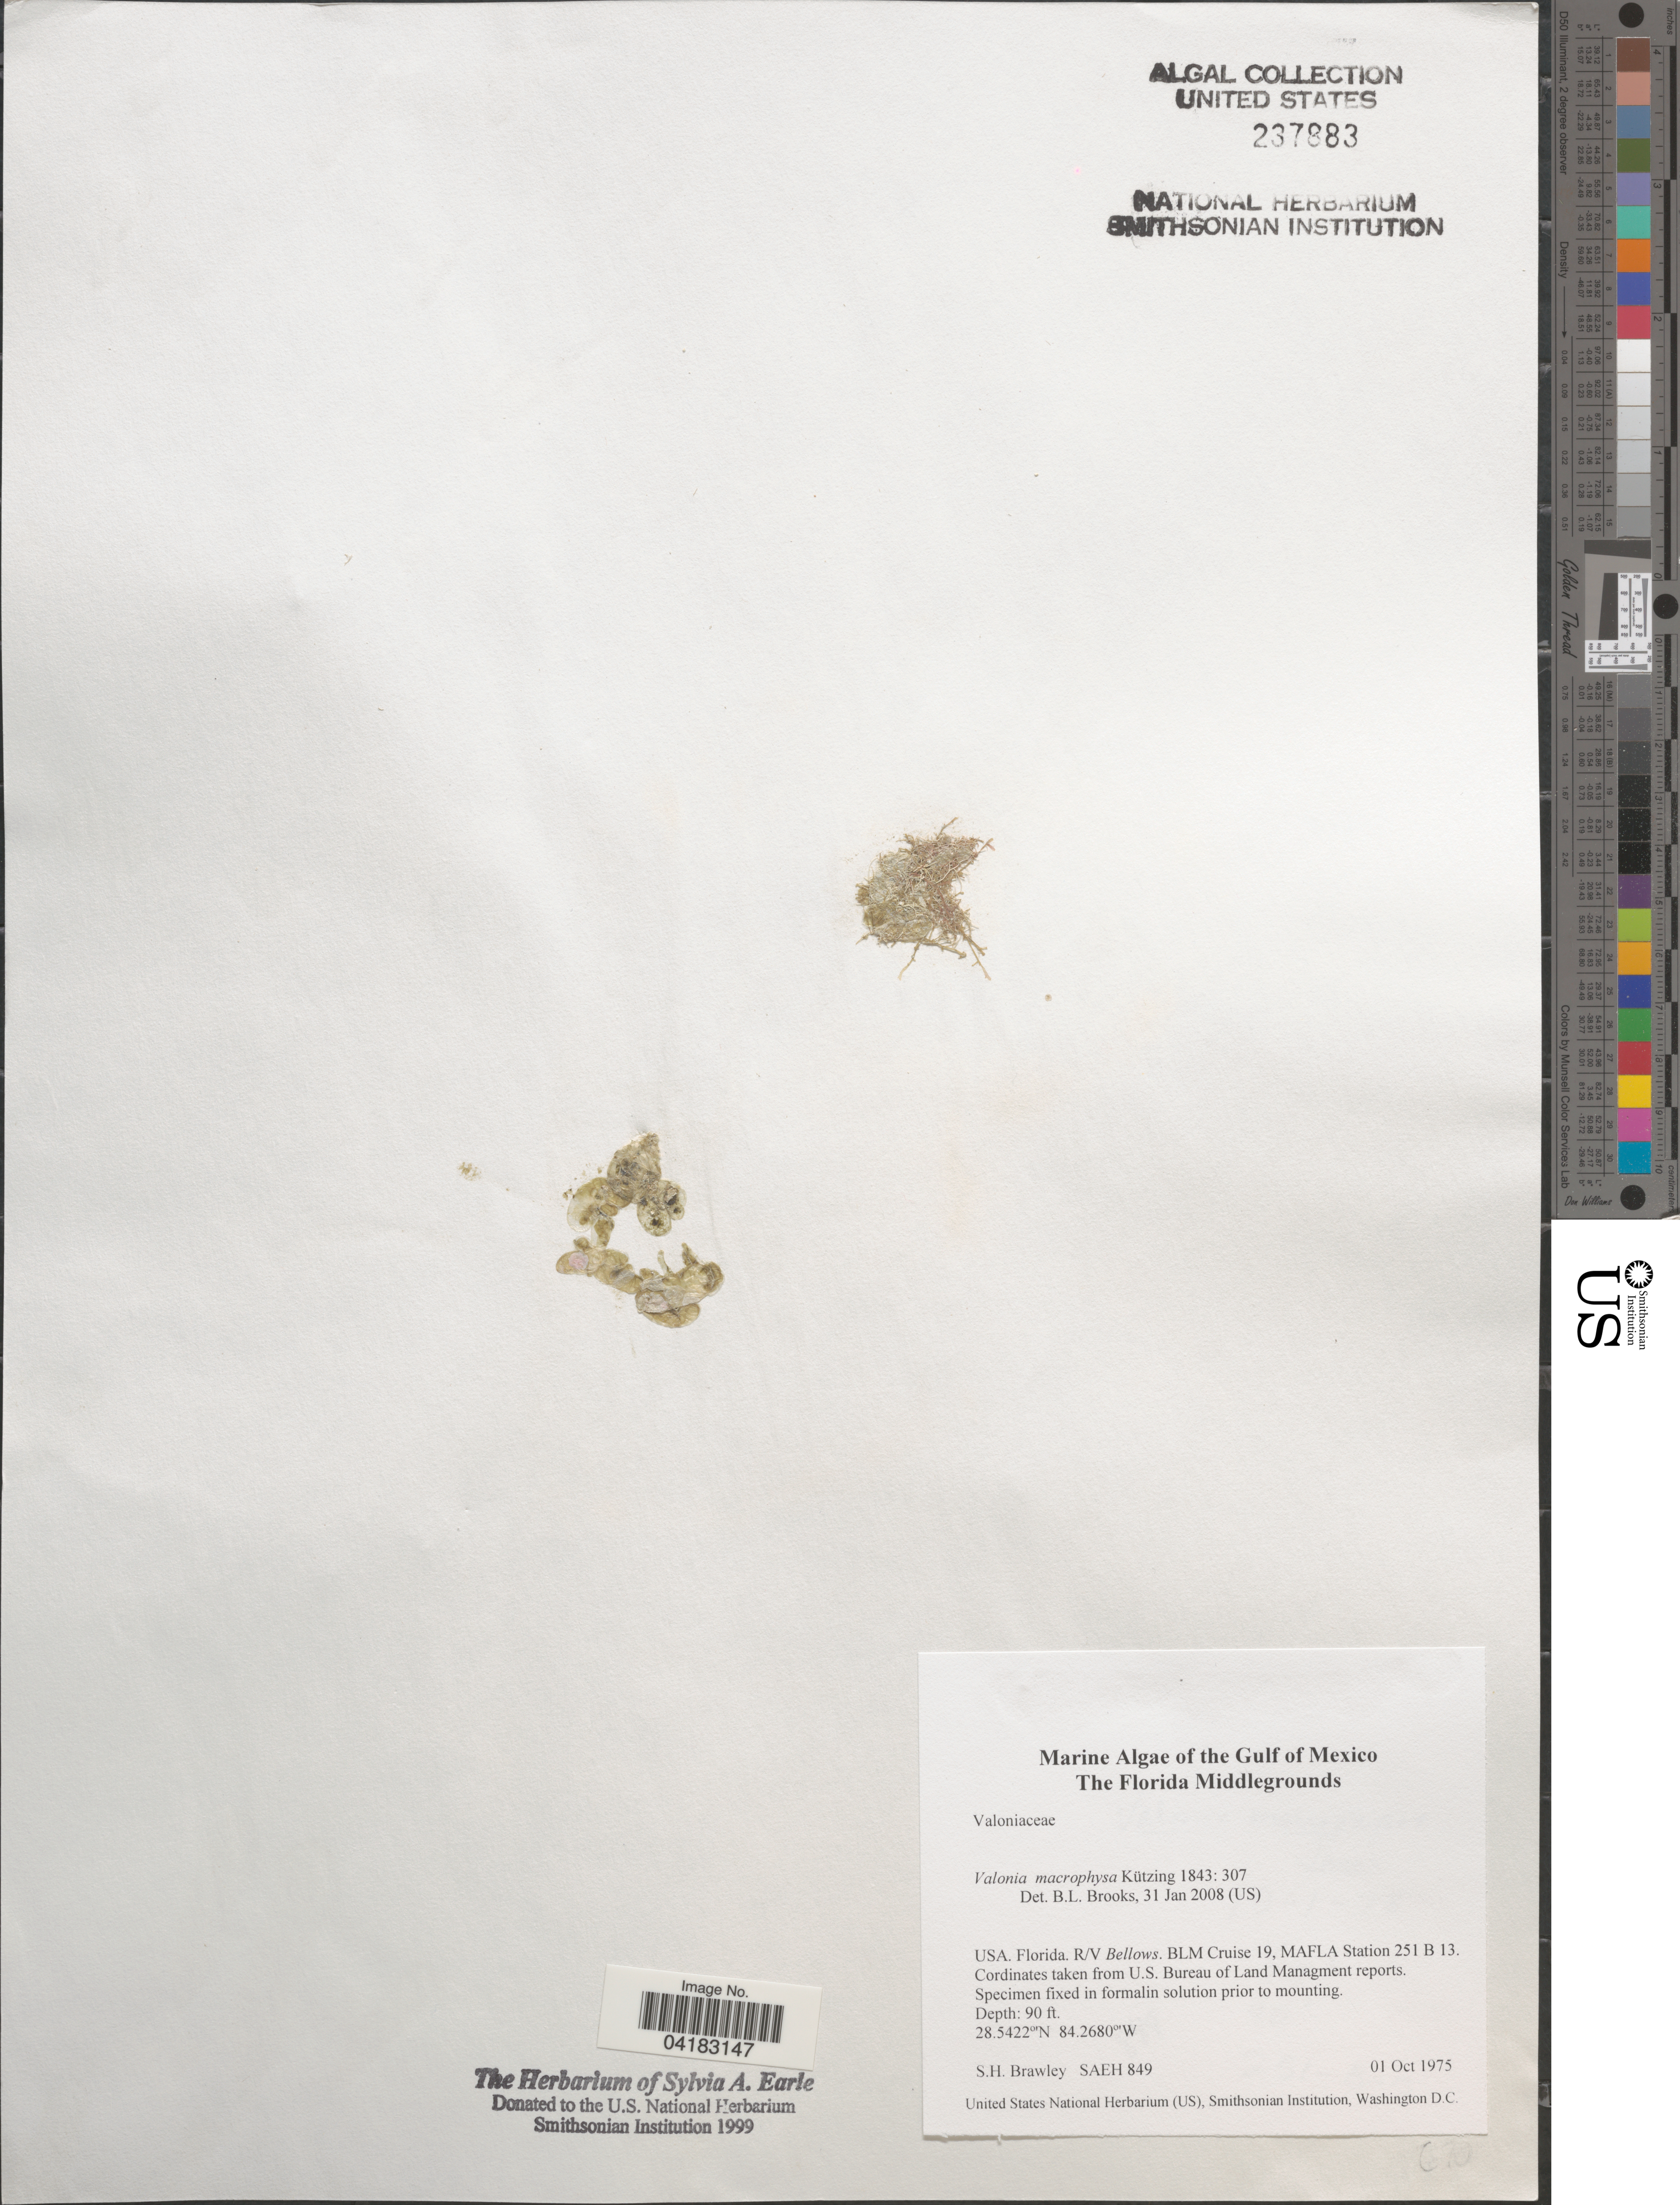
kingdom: Plantae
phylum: Chlorophyta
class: Ulvophyceae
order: Siphonocladales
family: Valoniaceae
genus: Valonia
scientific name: Valonia macrophysa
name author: Kütz.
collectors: S. Brawley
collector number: SAEH849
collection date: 1975-10-01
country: United States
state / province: Florida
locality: Gulf of Mexico. The Florida Middlegrounds. R/V Bellows. BLM Cruise 19, MAFLA Station 251 B 13.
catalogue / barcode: US 237883